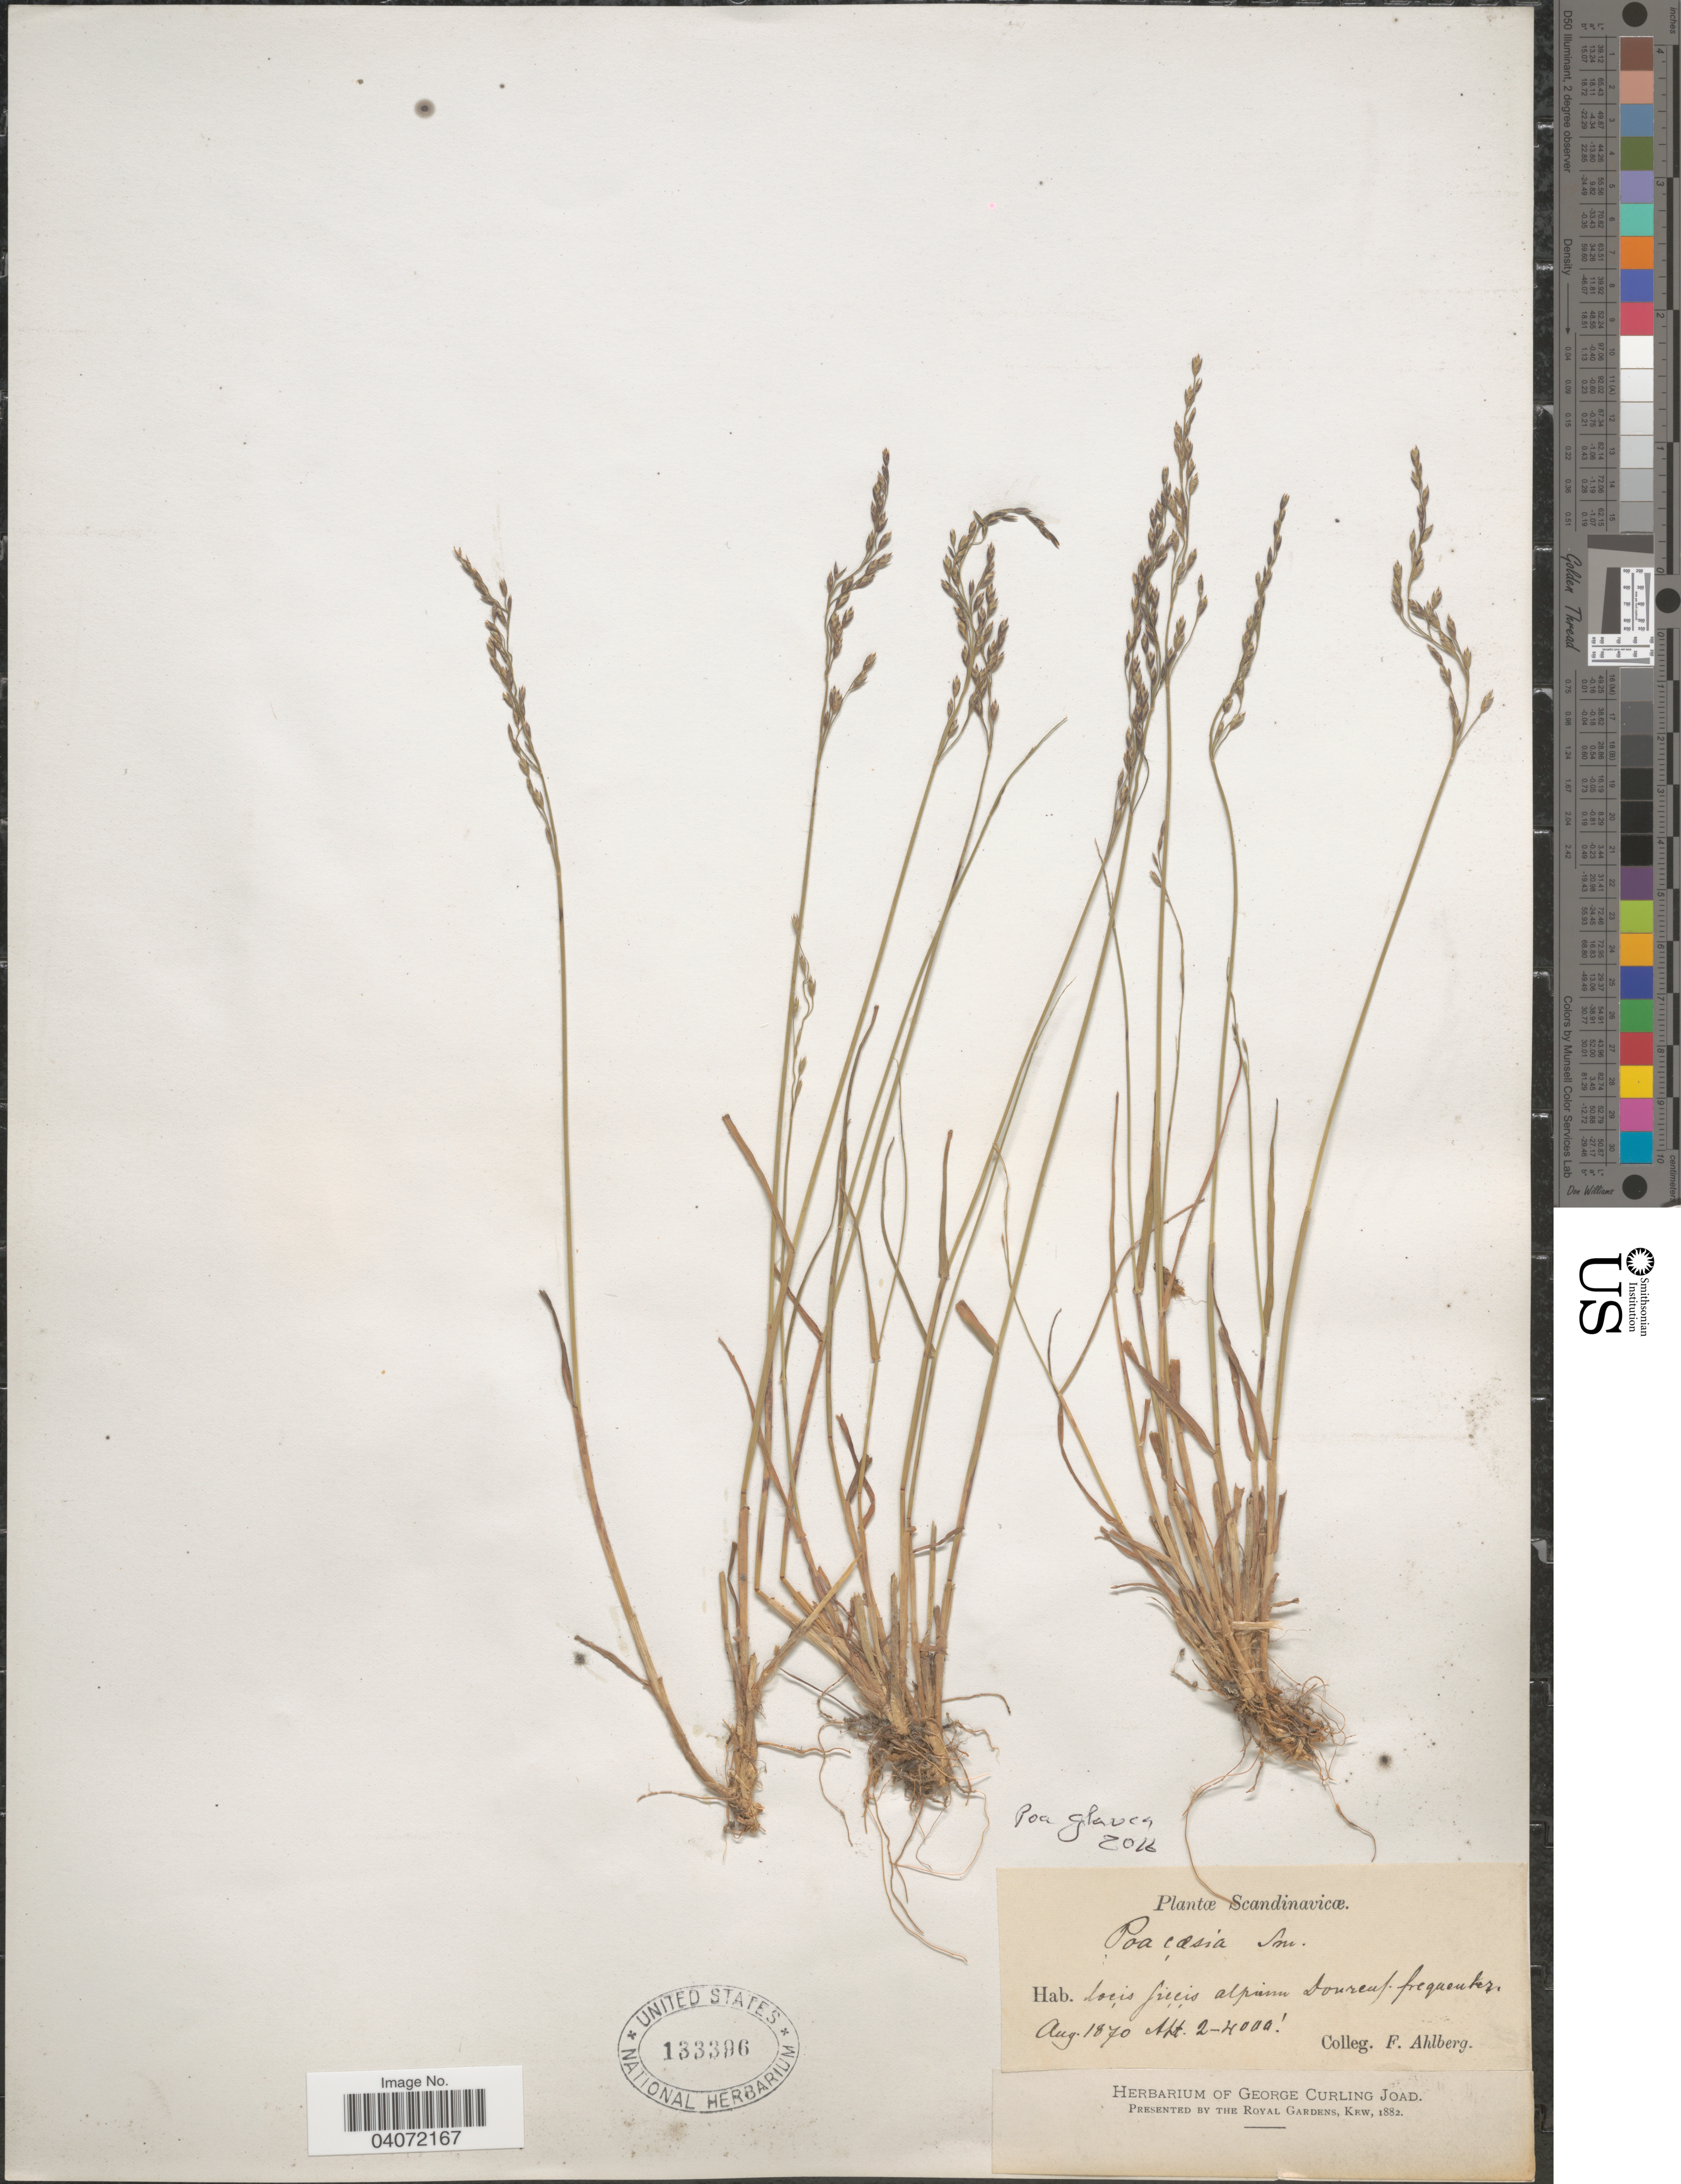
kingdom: Plantae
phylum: Tracheophyta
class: Liliopsida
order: Poales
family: Poaceae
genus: Poa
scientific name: Poa glauca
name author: Vahl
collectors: F. Ahlberg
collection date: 1870-08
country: Norway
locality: Scandinavicæ. Locis sicis alpium Dovrens frequenter.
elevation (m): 610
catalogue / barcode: US 133396